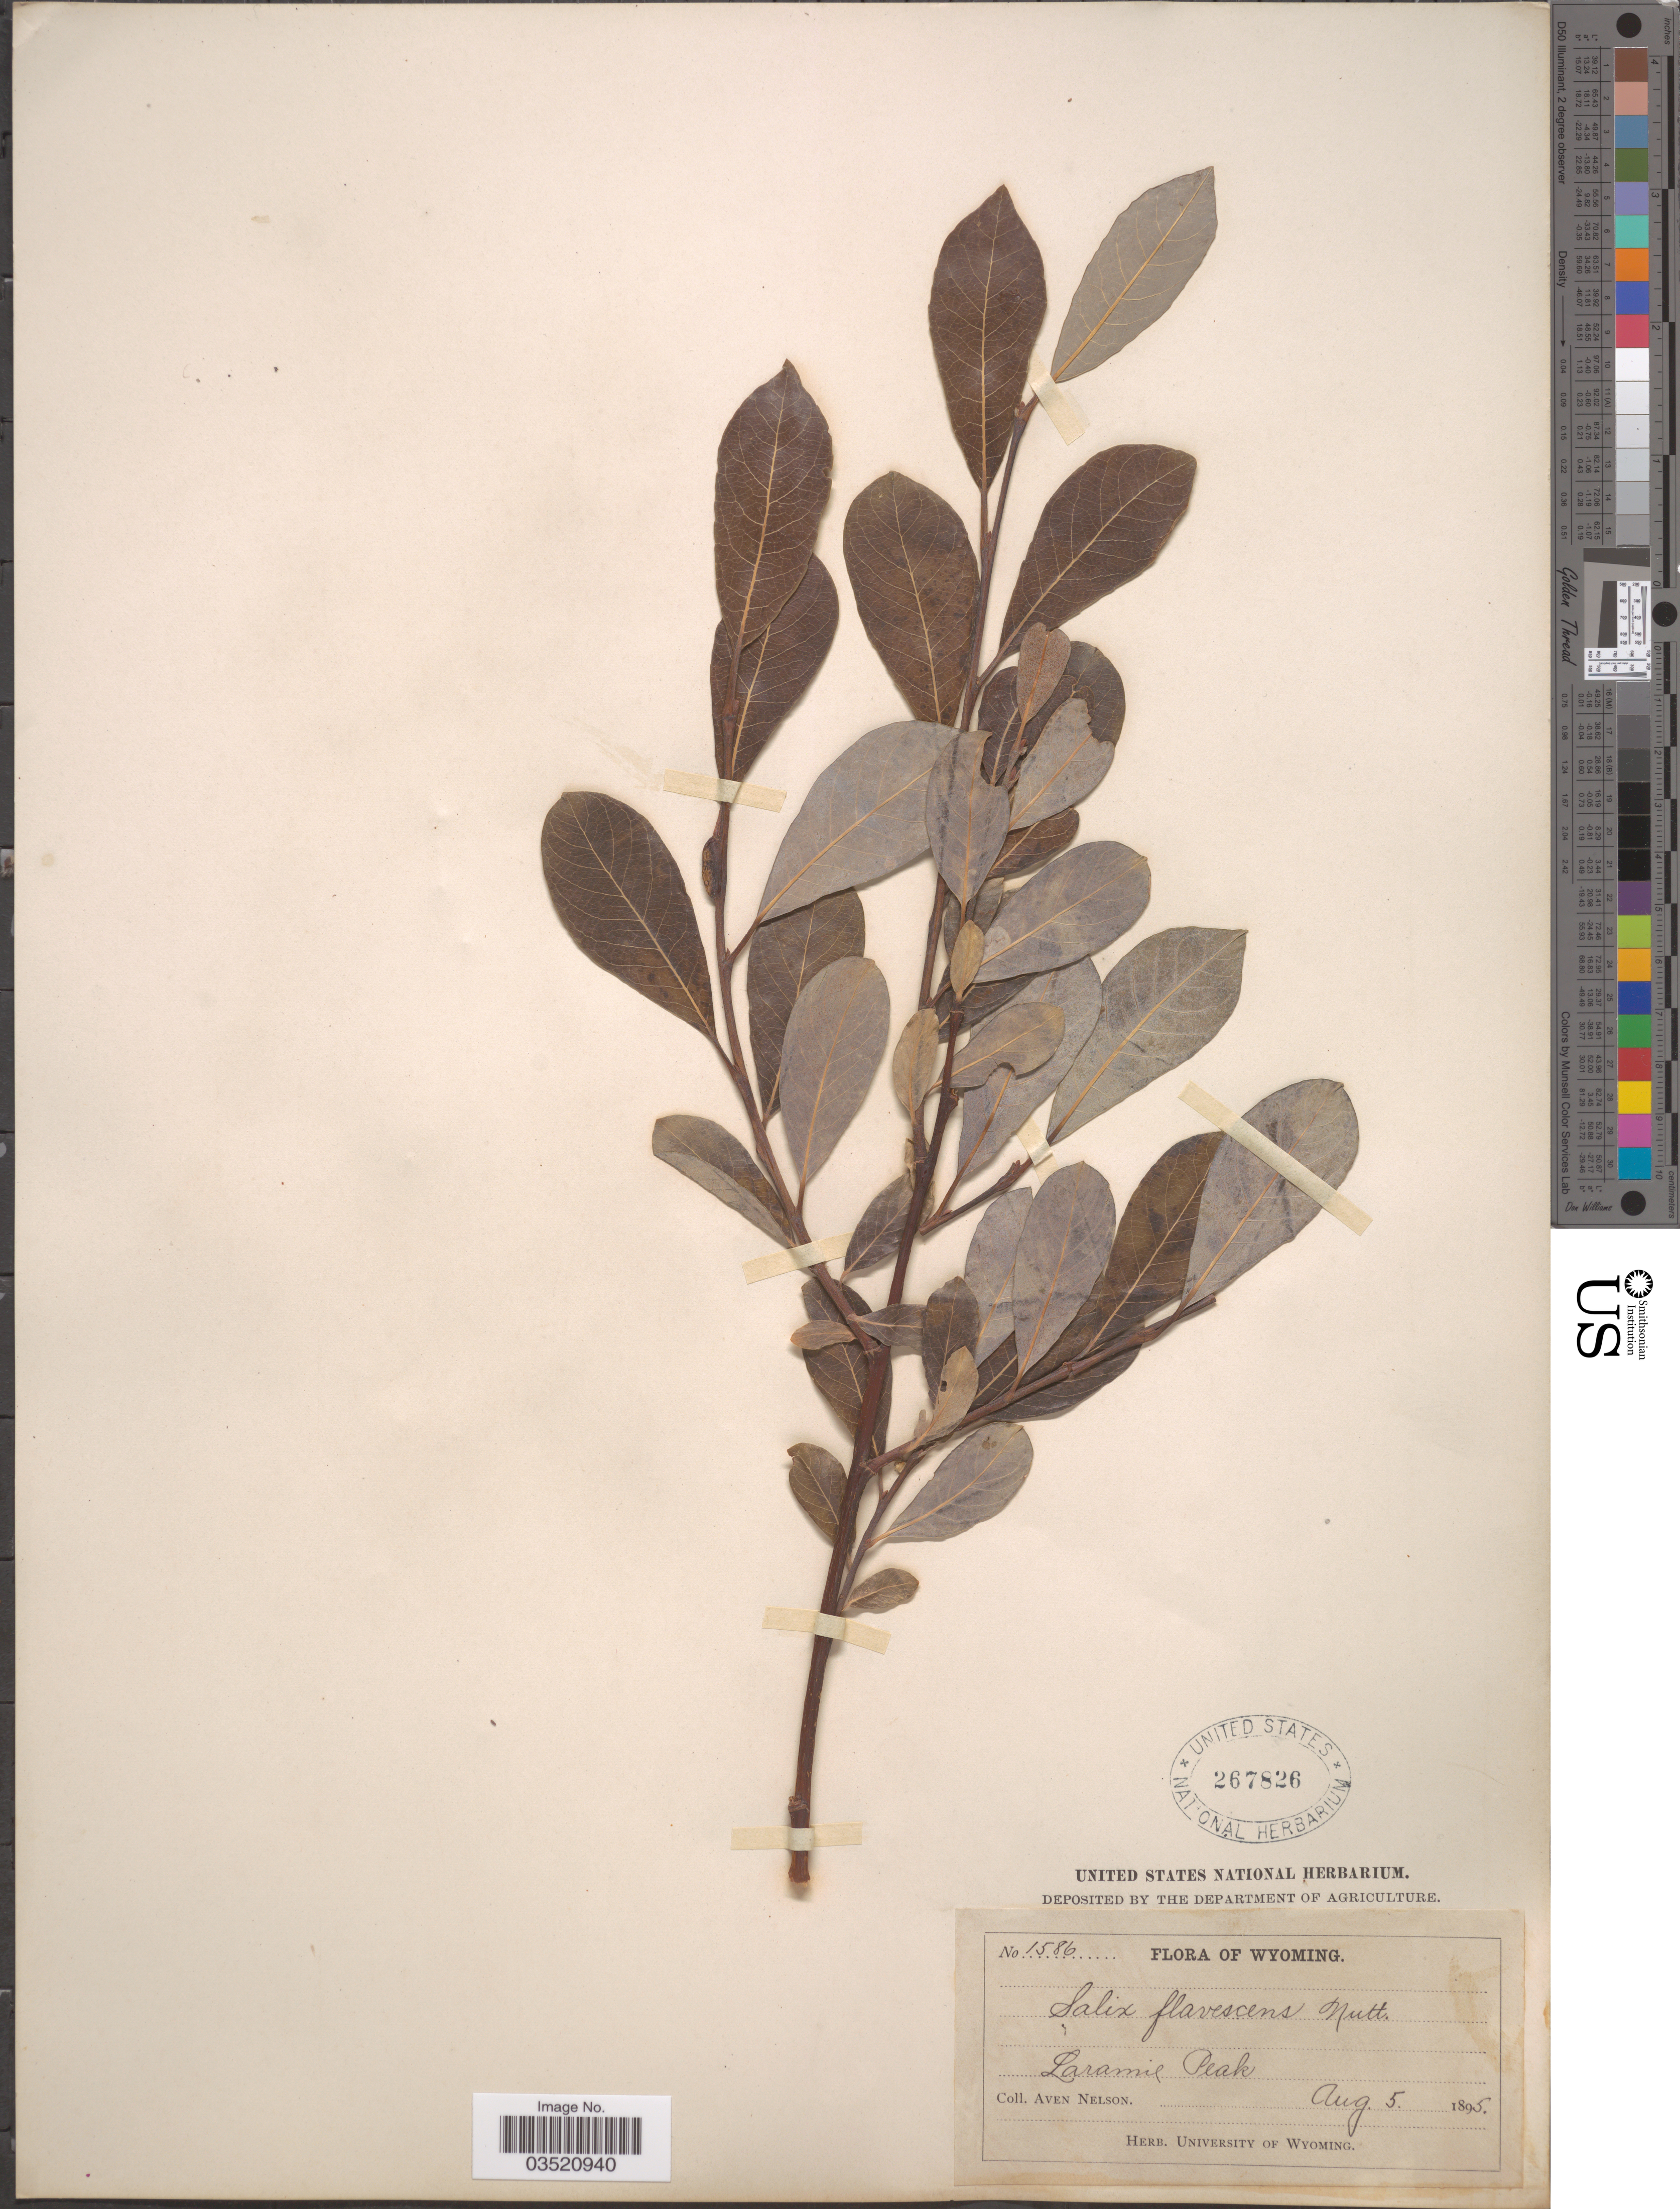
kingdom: Plantae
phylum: Tracheophyta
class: Magnoliopsida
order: Malpighiales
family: Salicaceae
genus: Salix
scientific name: Salix scouleriana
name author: Barratt ex Hook.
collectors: A. Nelson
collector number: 1586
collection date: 1895-08-05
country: United States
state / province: Wyoming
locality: Laramie Peak.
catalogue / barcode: US 267826